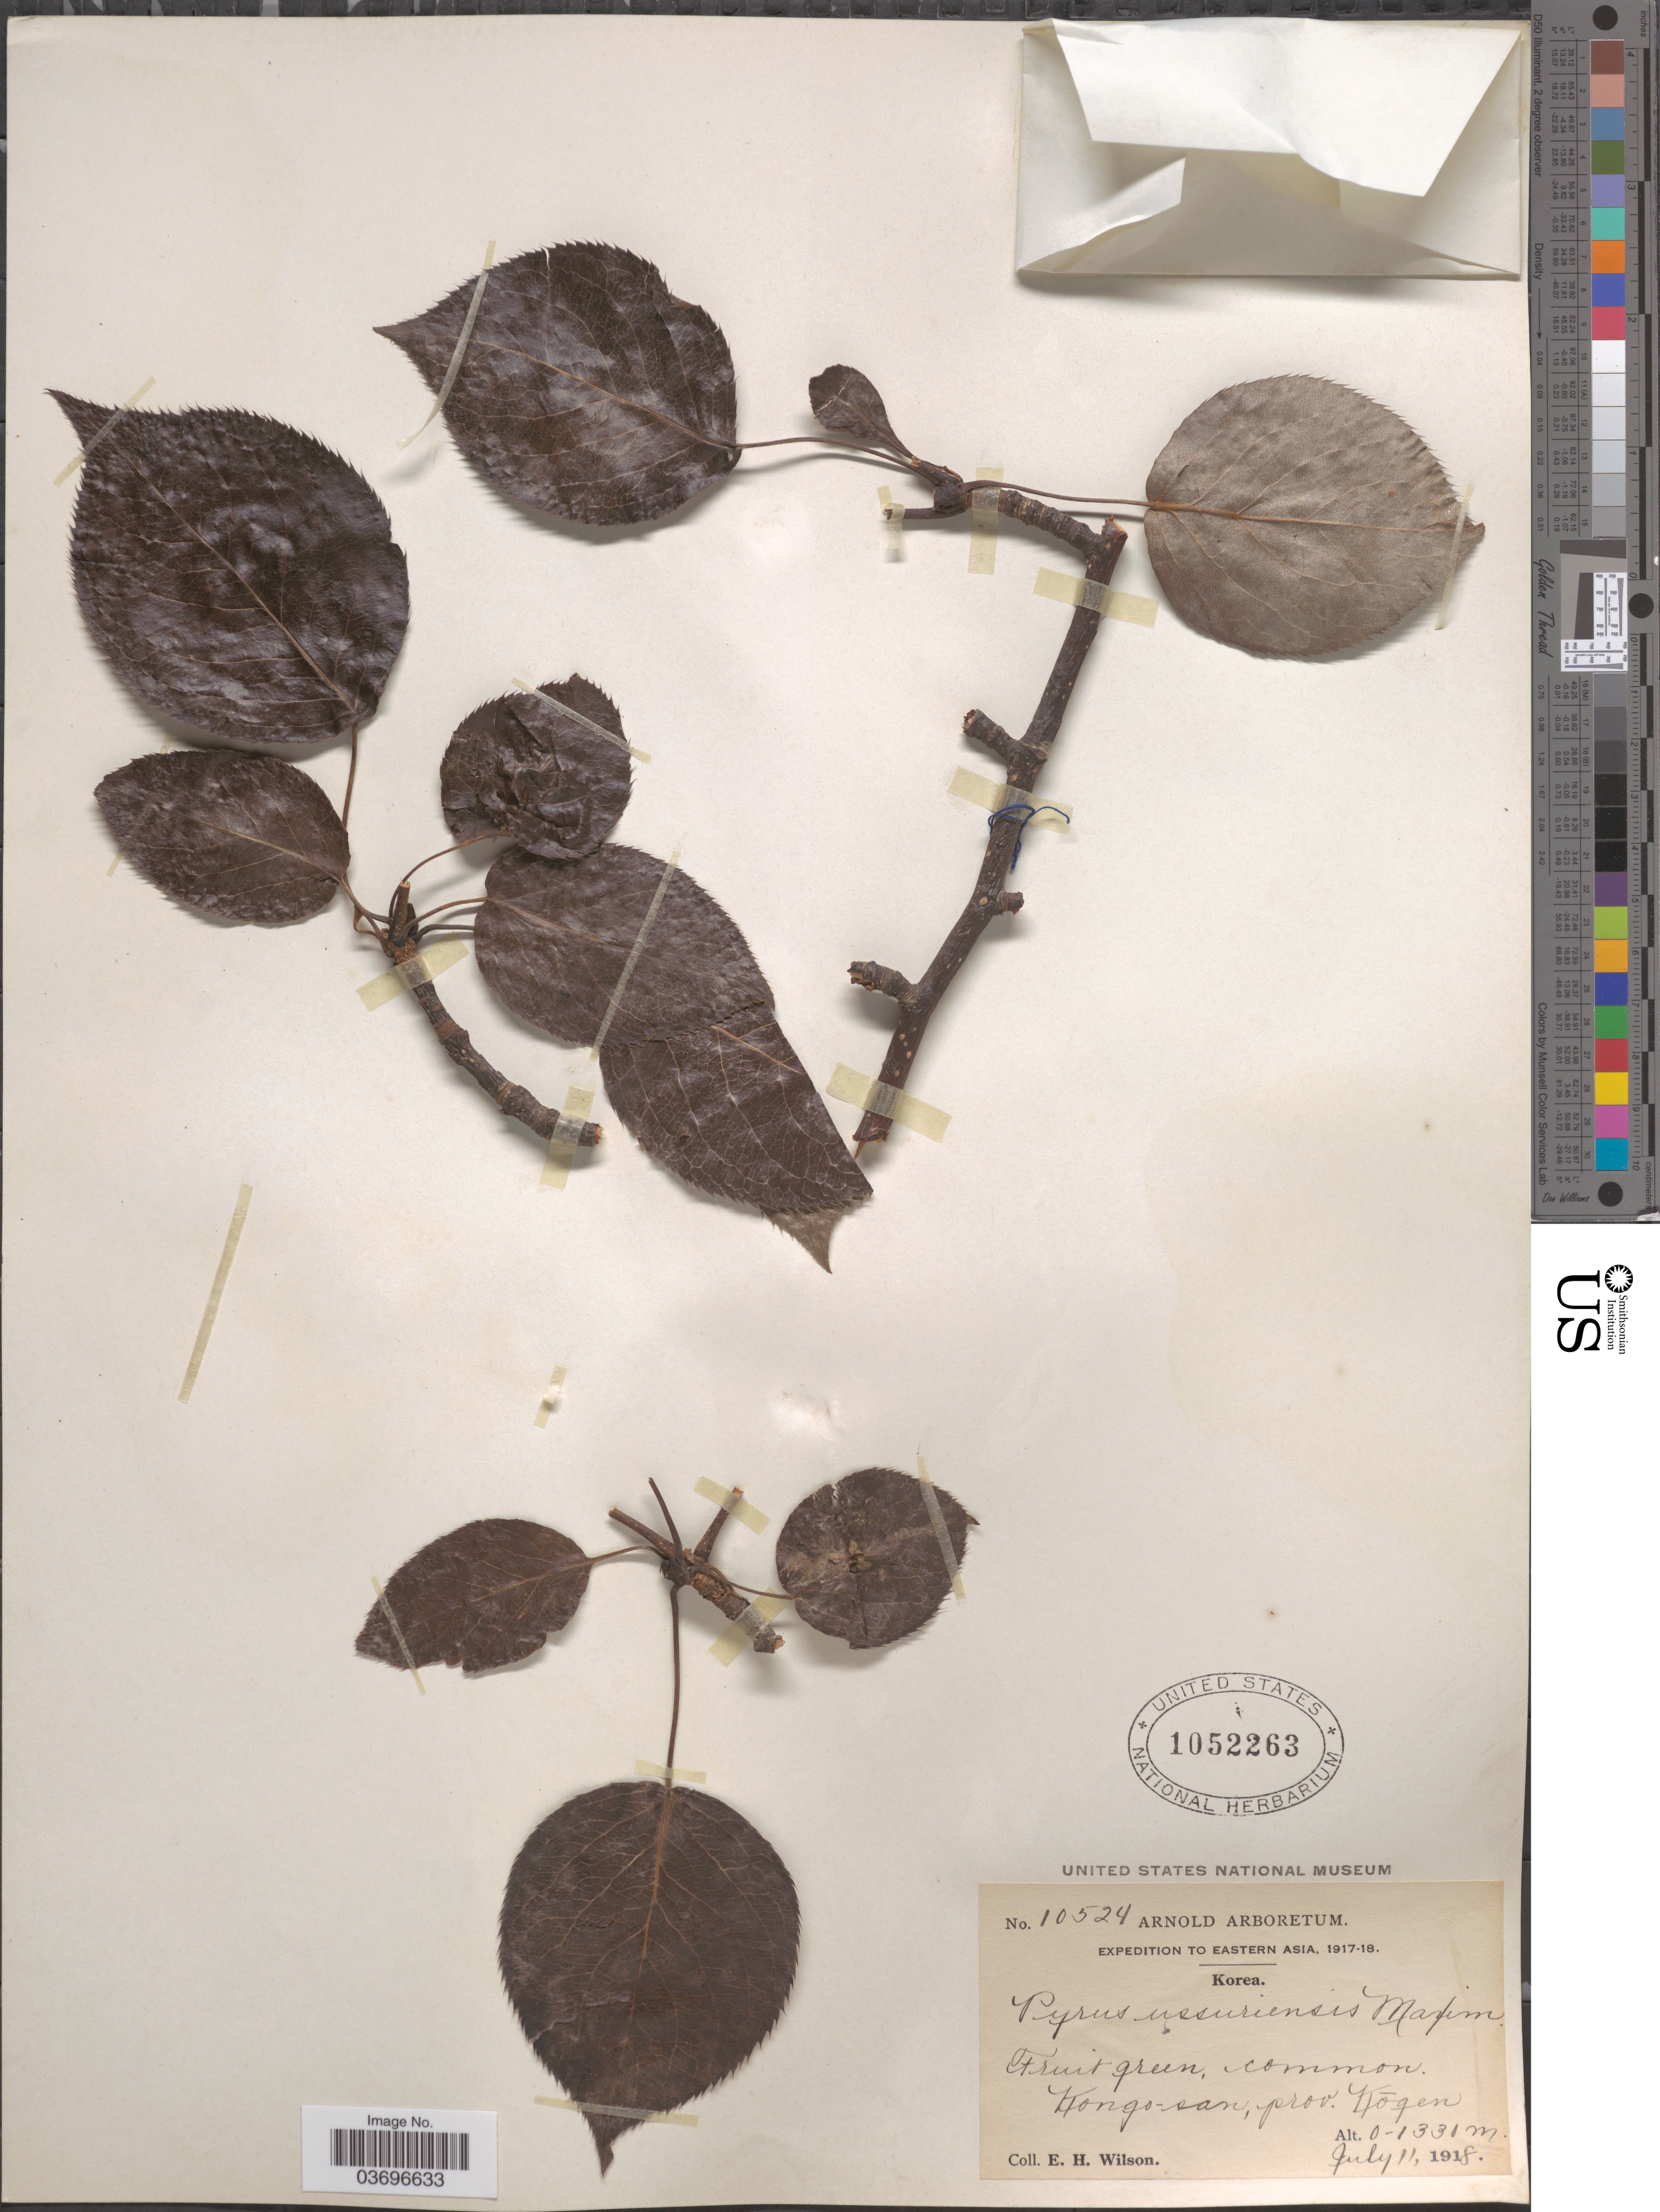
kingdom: Plantae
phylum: Tracheophyta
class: Magnoliopsida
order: Rosales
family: Rosaceae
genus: Pyrus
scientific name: Pyrus ussuriensis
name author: Maxim.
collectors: E. Wilson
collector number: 10524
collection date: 1918-07-11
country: North Korea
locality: Kongo-san, prov. Kōgen.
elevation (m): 0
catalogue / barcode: US 1052263